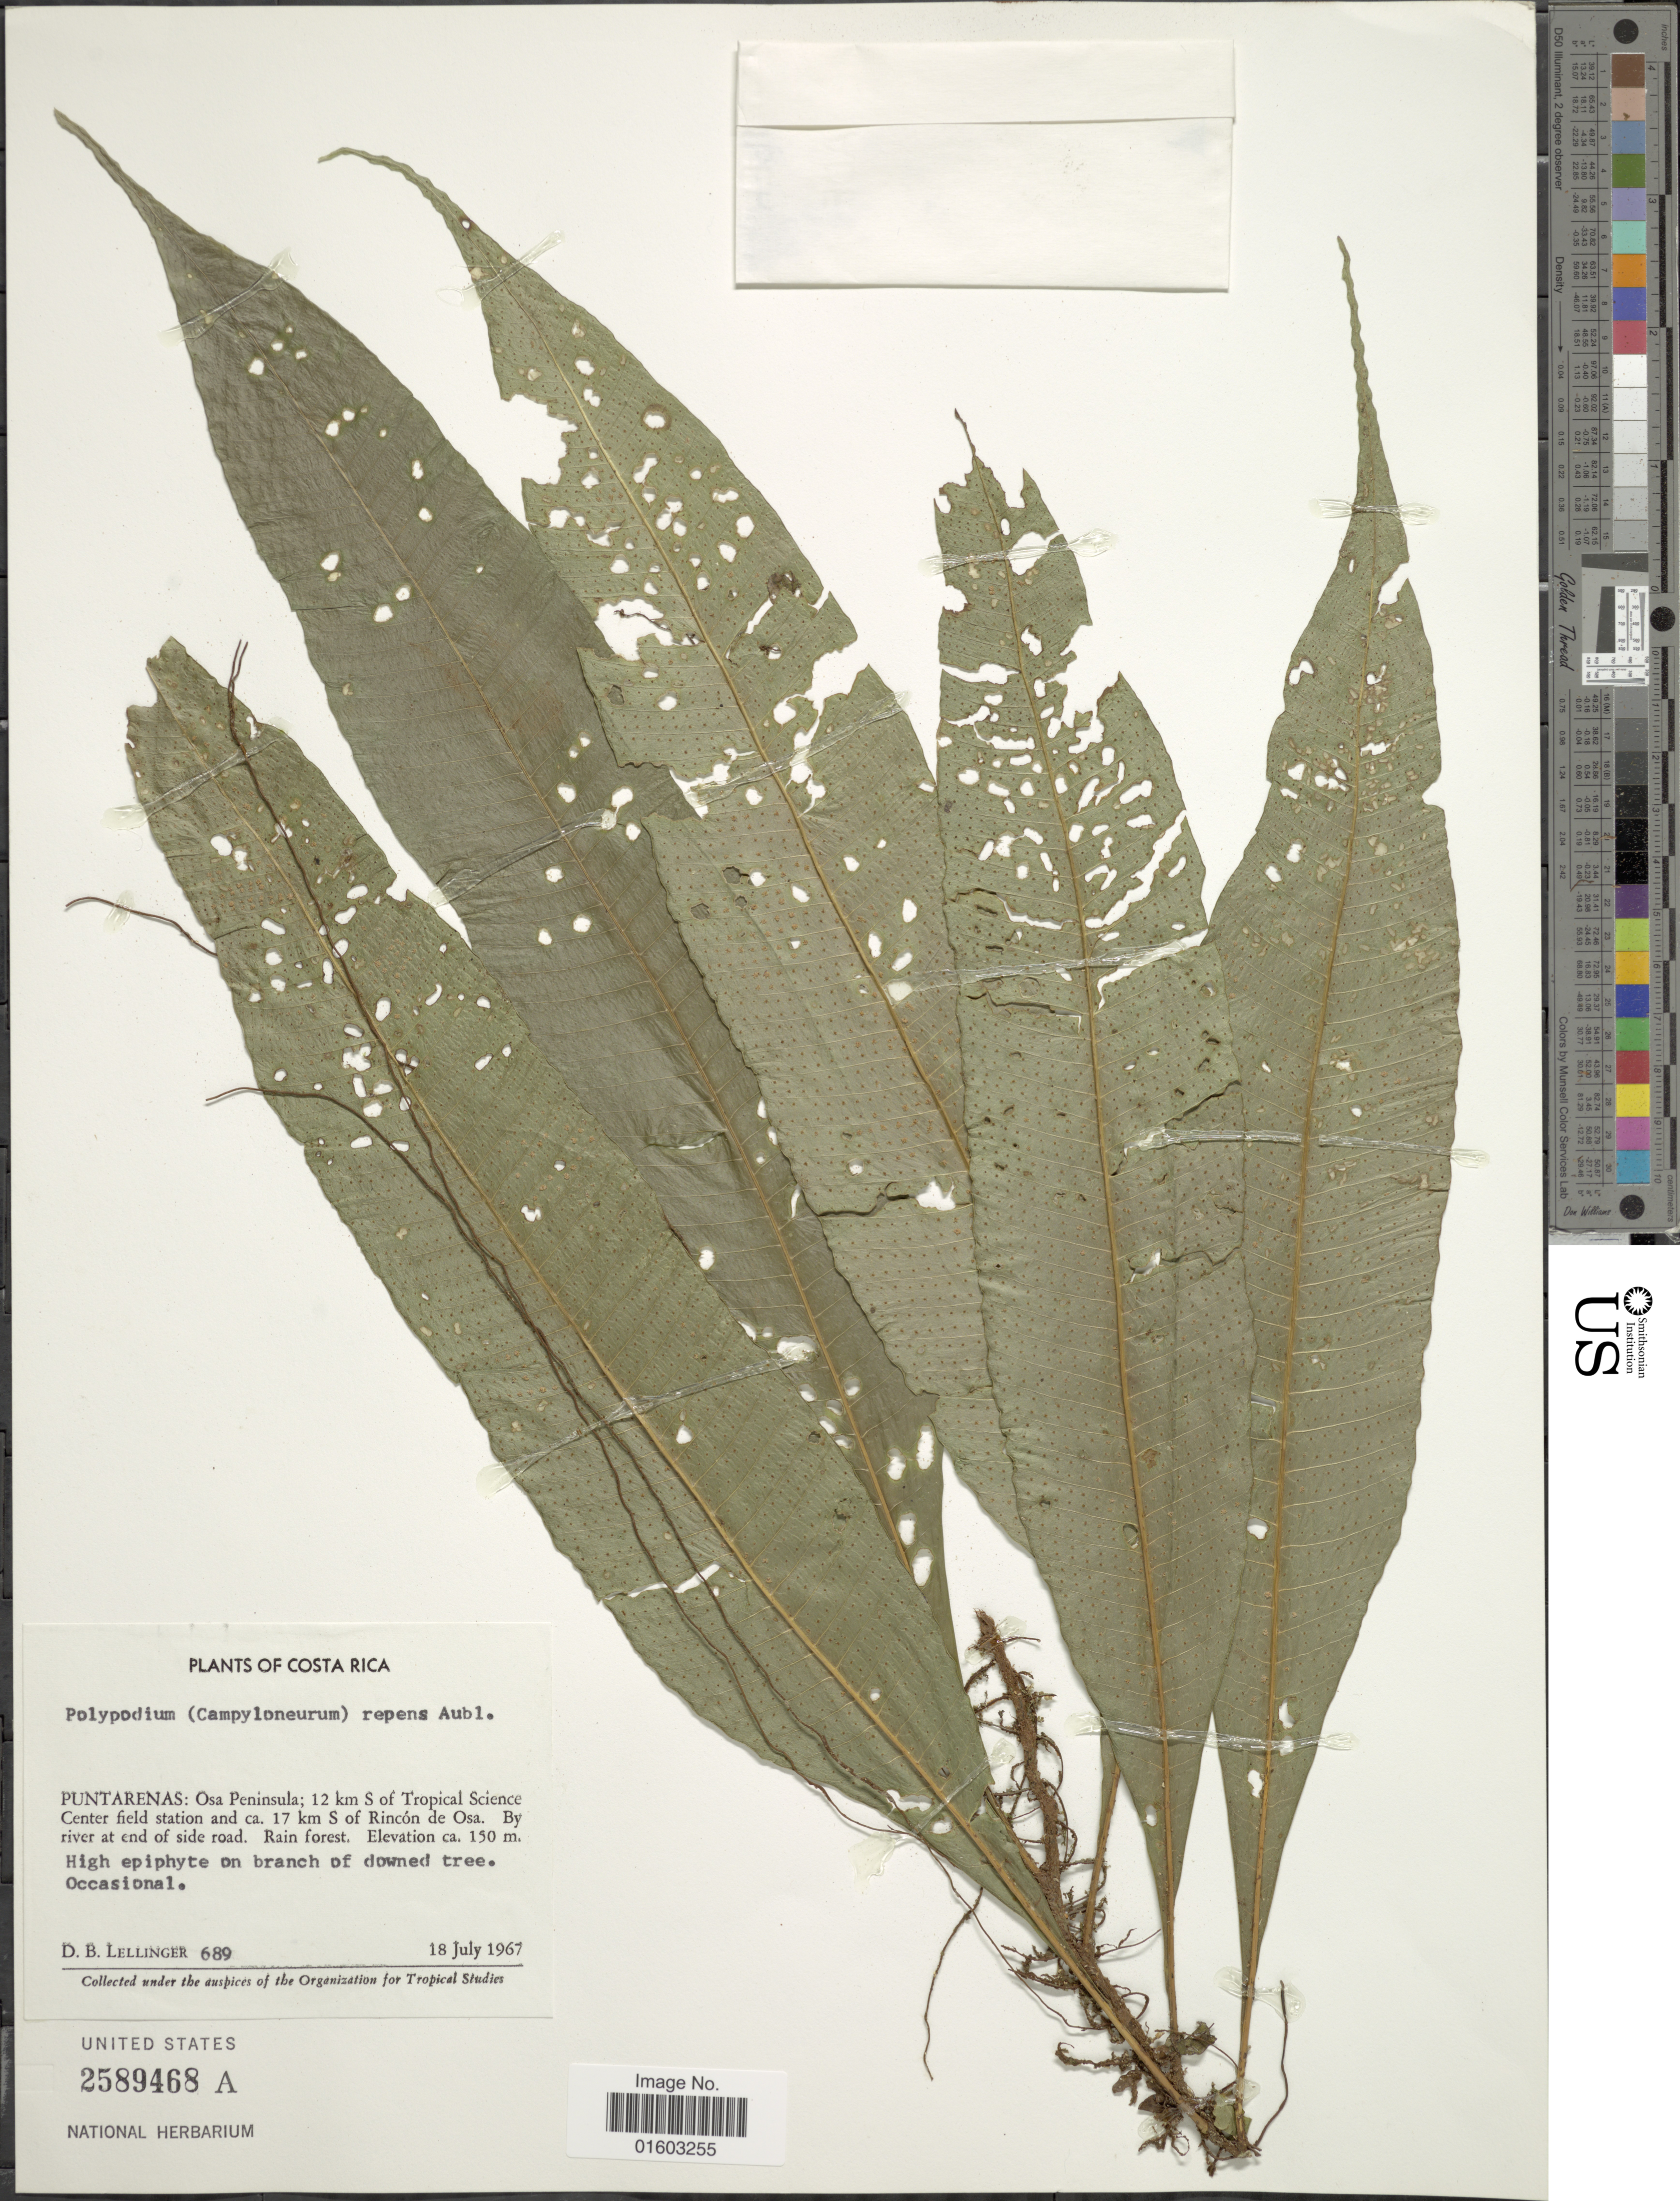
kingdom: Plantae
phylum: Tracheophyta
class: Polypodiopsida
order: Polypodiales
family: Polypodiaceae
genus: Campyloneurum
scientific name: Campyloneurum repens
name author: (Aubl.) C. Presl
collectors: D. B. Lellinger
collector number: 689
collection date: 1967-07-18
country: Costa Rica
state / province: Puntarenas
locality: Osa Peninsula; 12 km S of Tropical Science Center field station and 17 km S of Rincon de Osa. By river at end of side road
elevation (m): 150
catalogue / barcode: US 2589468A